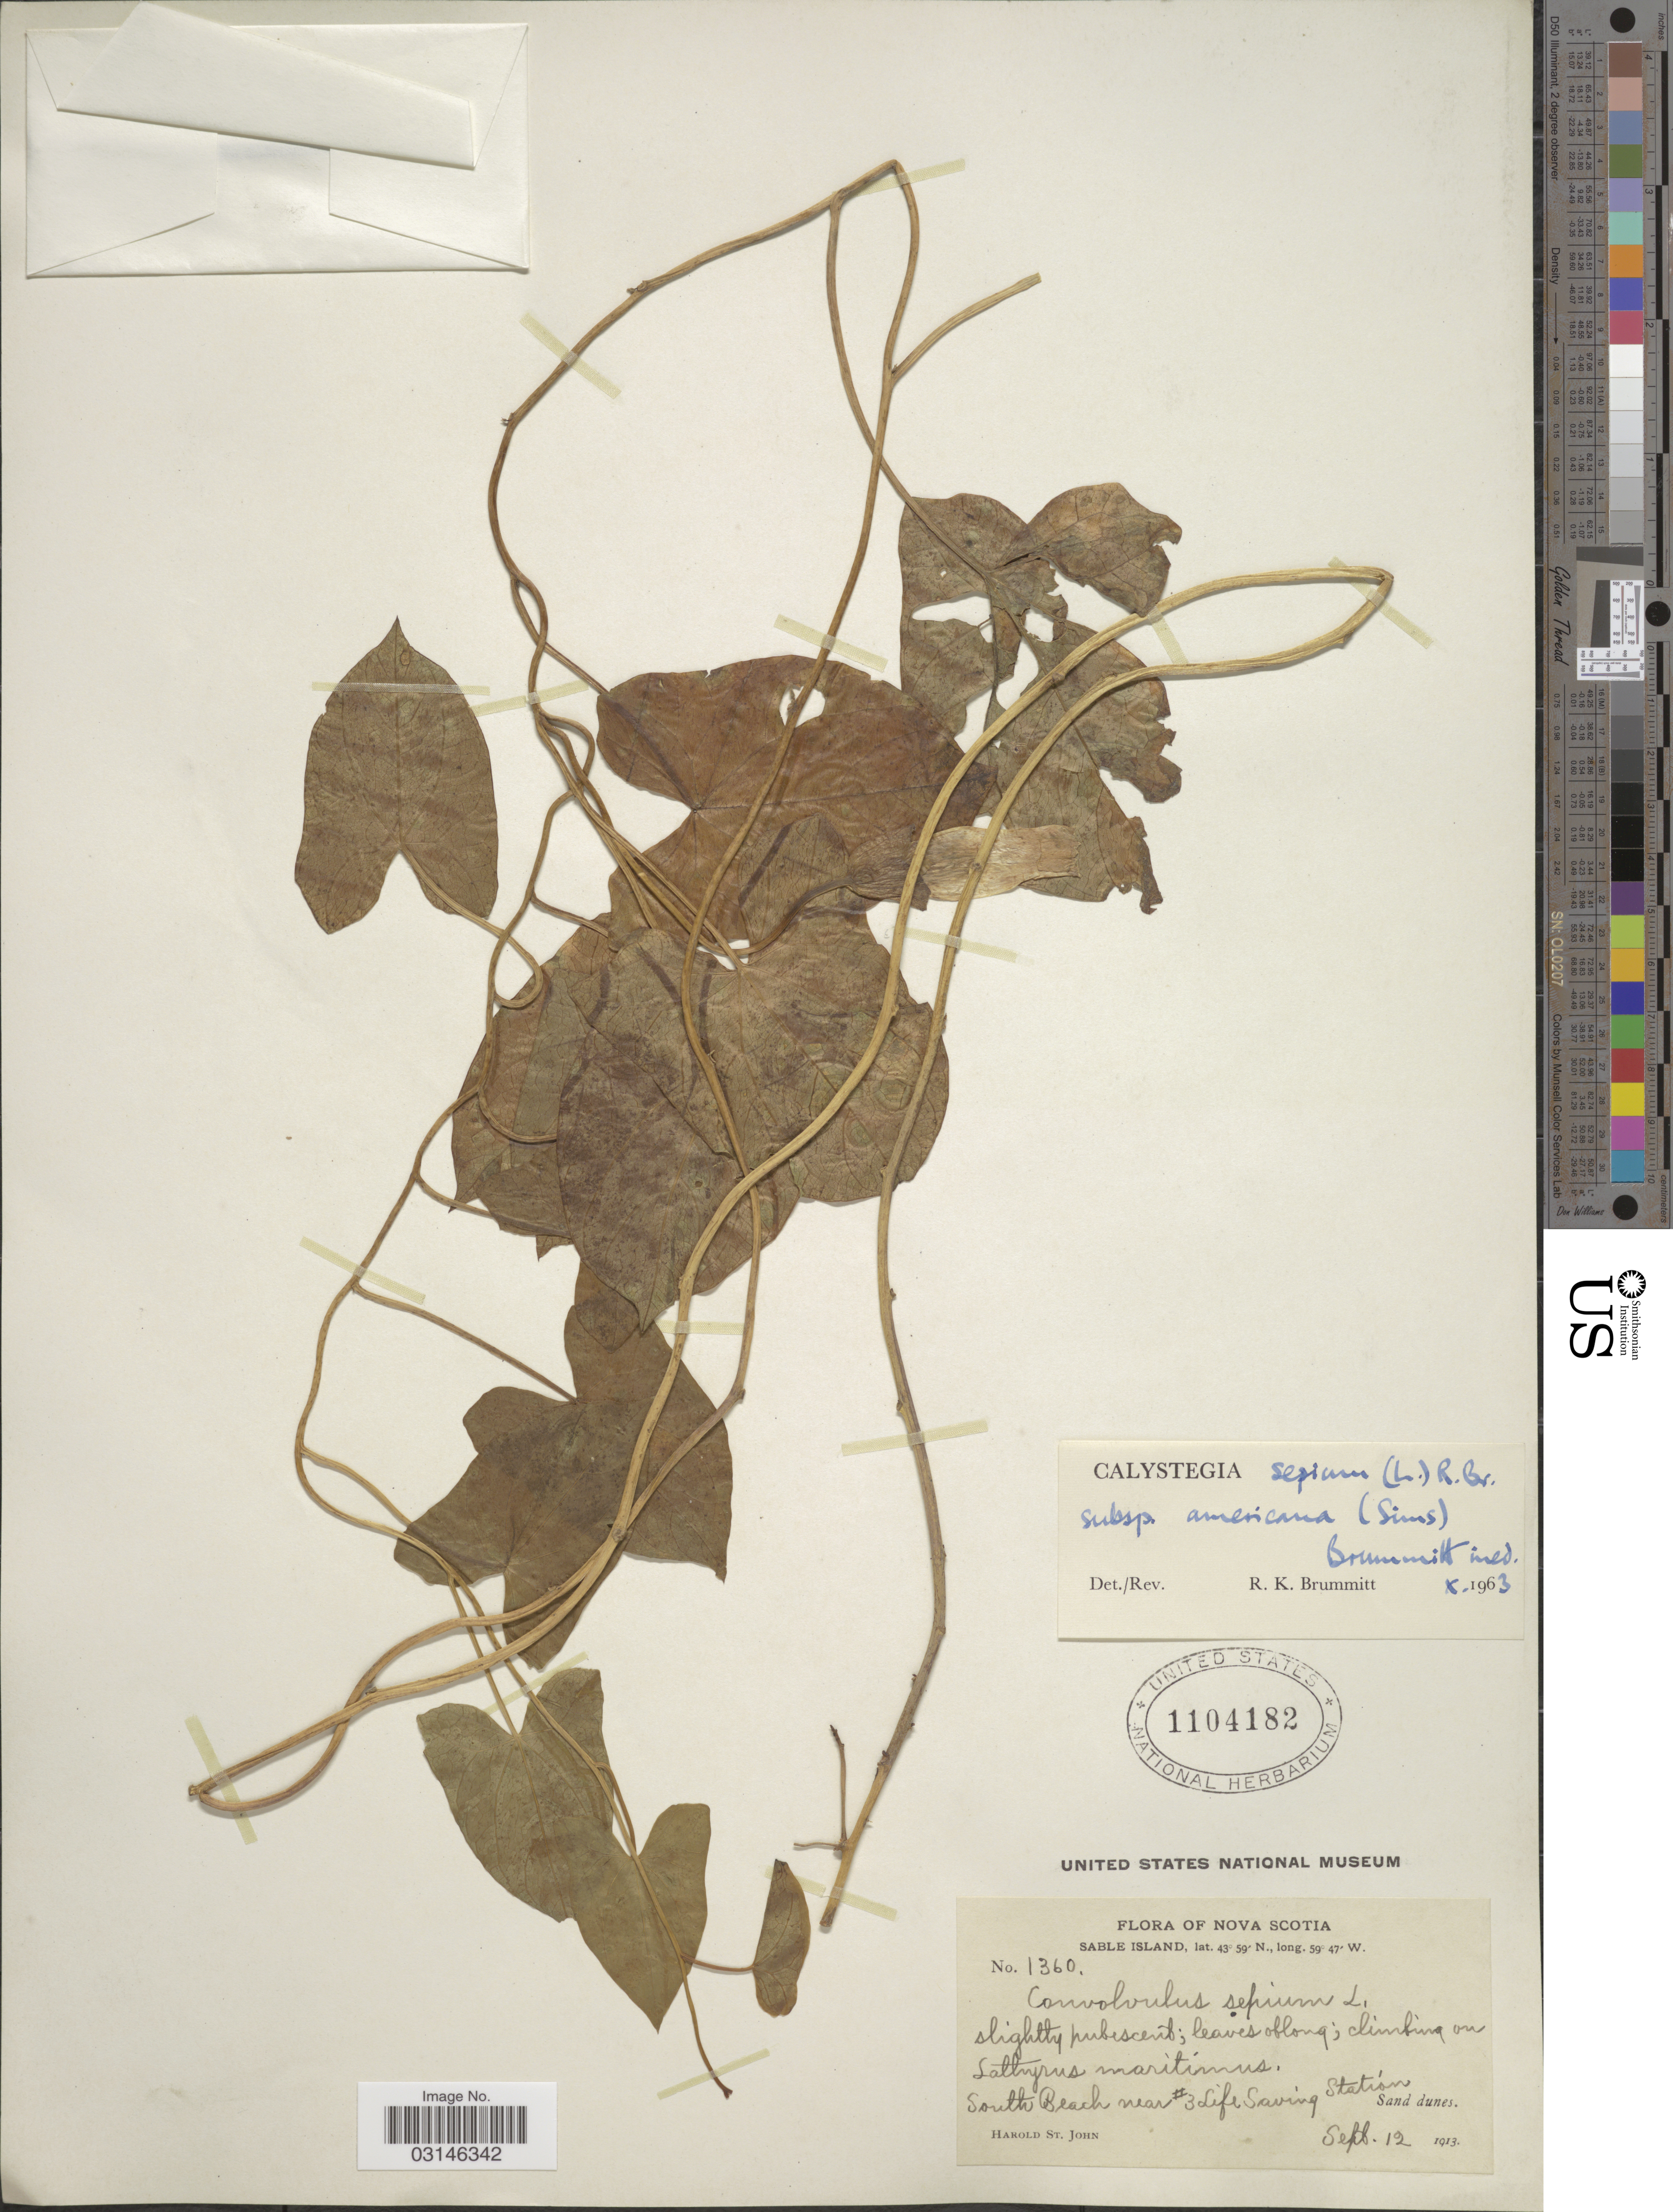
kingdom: Plantae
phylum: Tracheophyta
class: Magnoliopsida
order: Solanales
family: Convolvulaceae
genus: Calystegia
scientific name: Calystegia sepium subsp. americana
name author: (Sims) Brummitt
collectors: H. St. John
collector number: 1360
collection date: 1913-09-12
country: Canada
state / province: Nova Scotia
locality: Sable Island, South Beach near #3 Life Saving Station.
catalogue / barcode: US 1104182